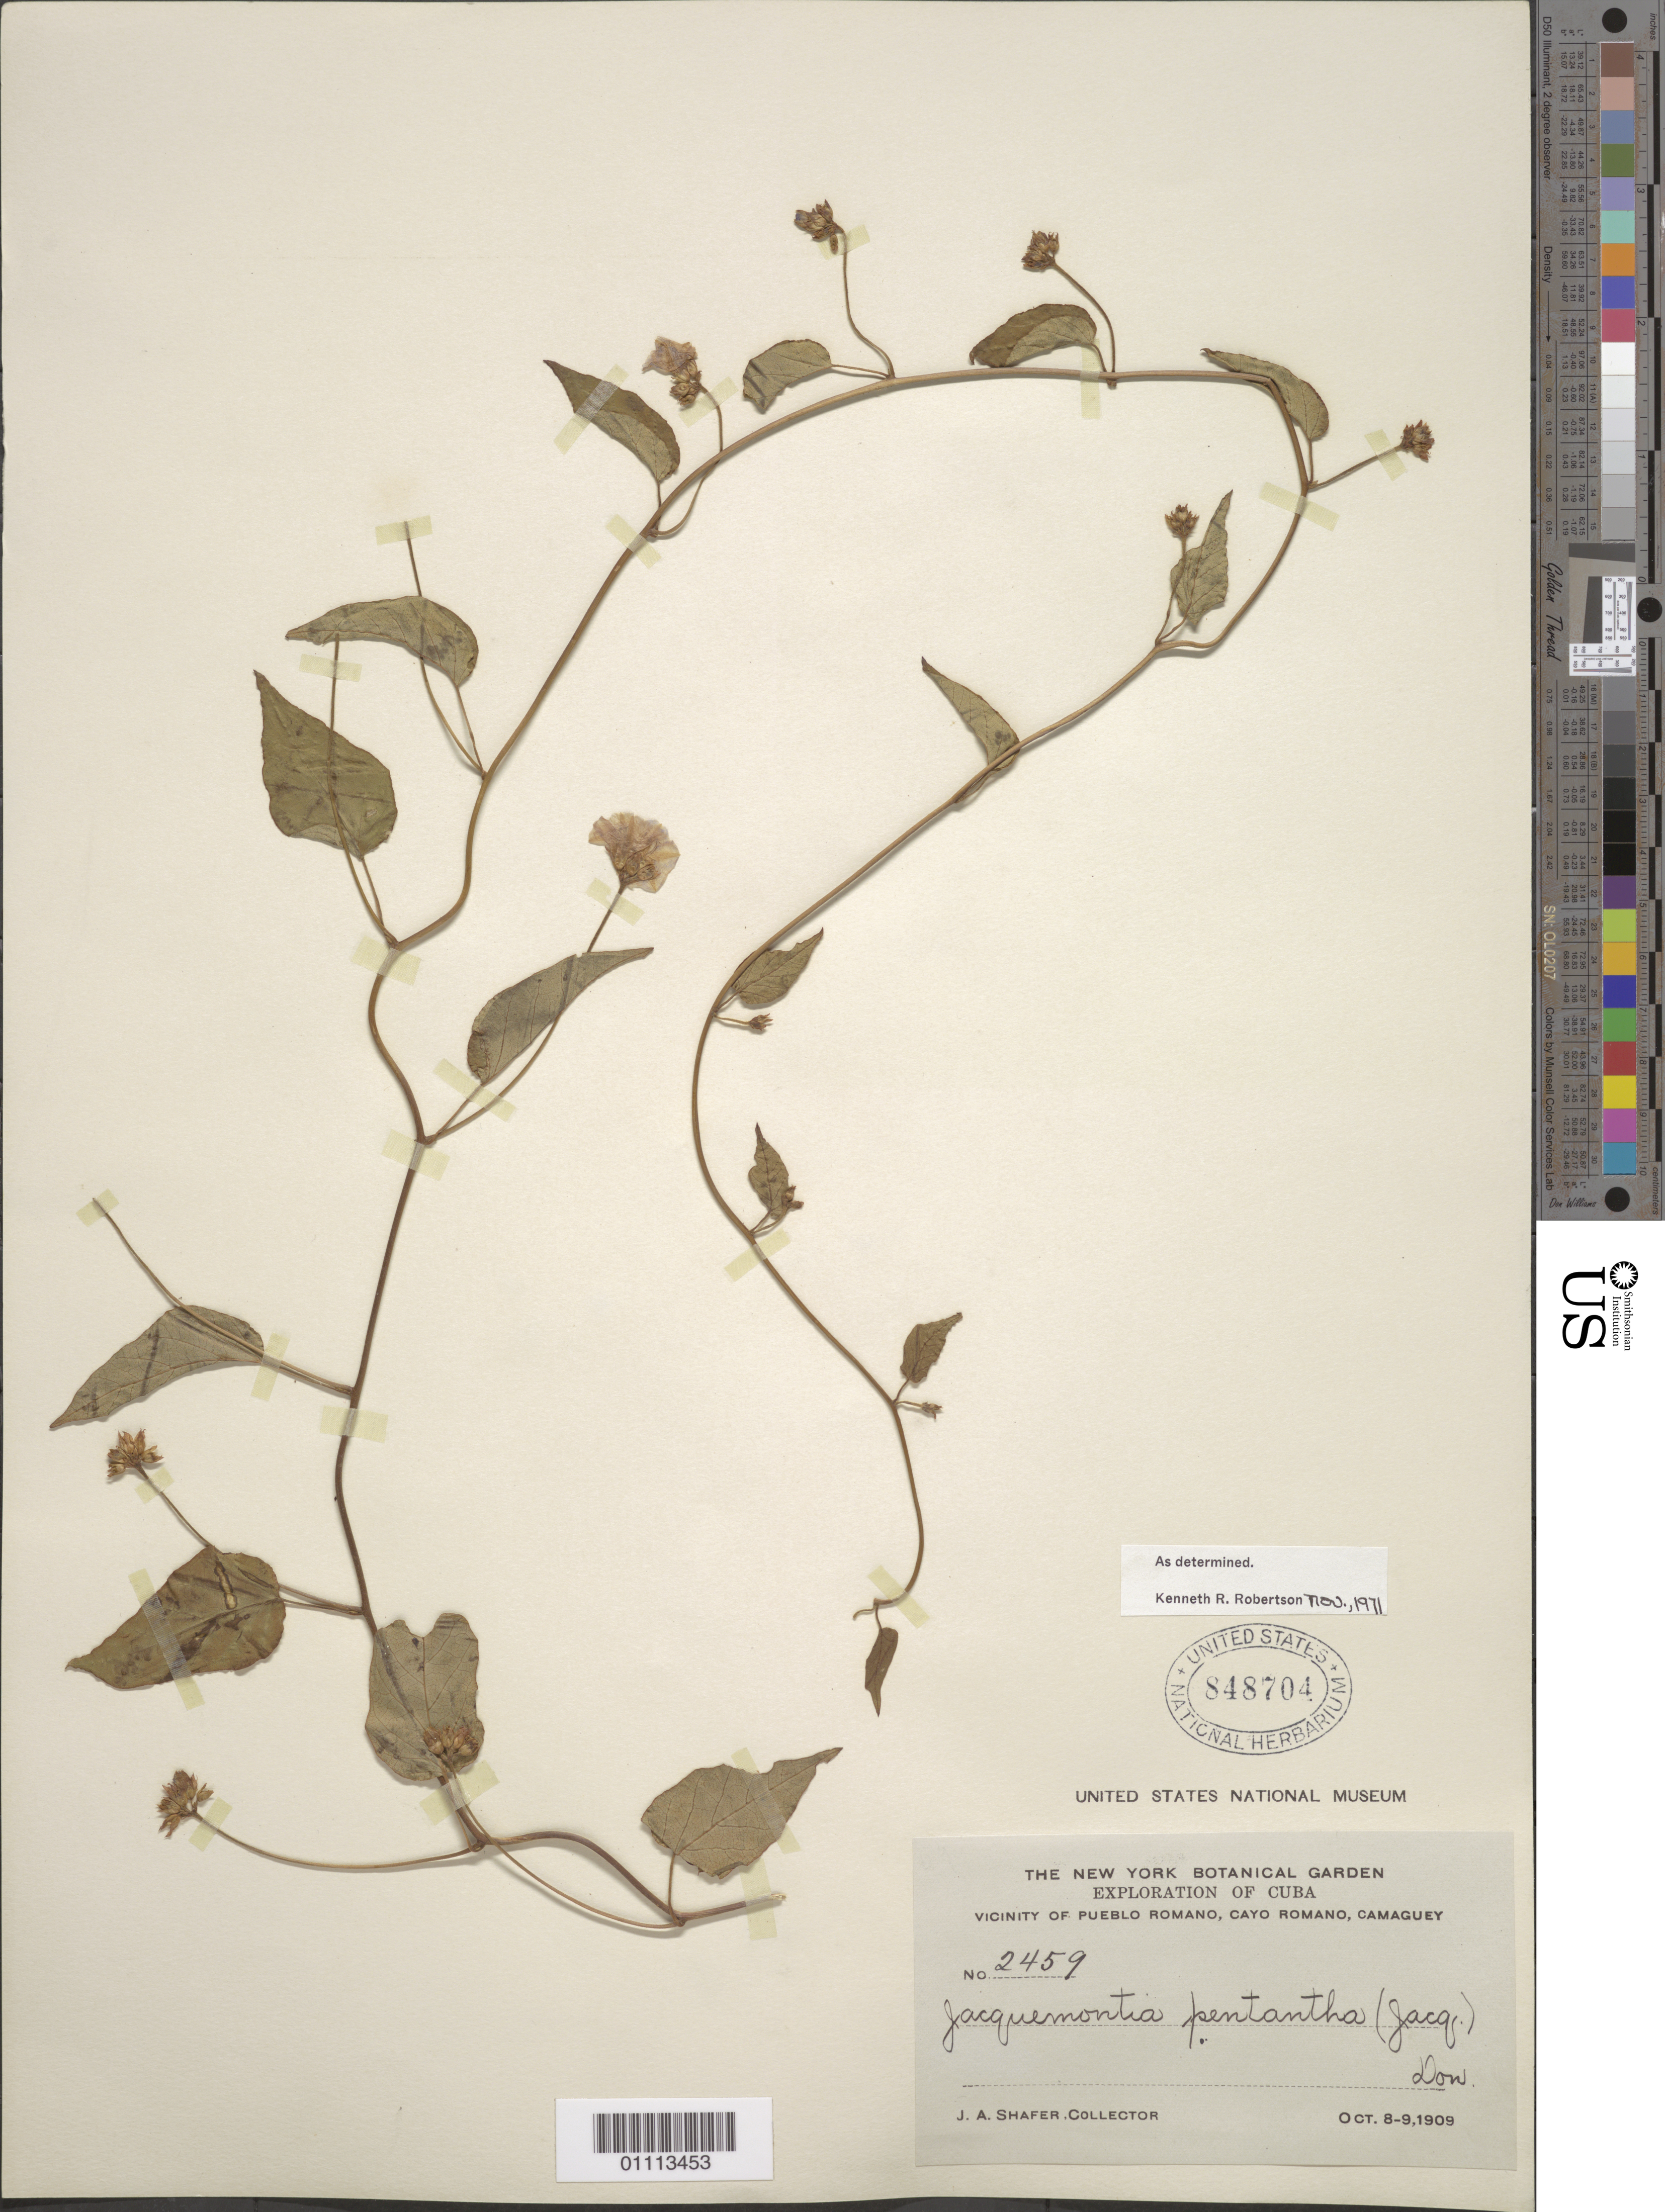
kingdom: Plantae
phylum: Tracheophyta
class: Magnoliopsida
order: Solanales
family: Convolvulaceae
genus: Jacquemontia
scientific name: Jacquemontia pentanthos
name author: (Jacq.) G. Don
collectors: J. A. Shafer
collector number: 2459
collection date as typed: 08 Oct 1909 to 09 Oct 1909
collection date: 1909-10-08/1909-10-09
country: Cuba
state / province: Camagüey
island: Cuba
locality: Vicinity of Pueblo Romano, Cayo Romano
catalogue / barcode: US 848704